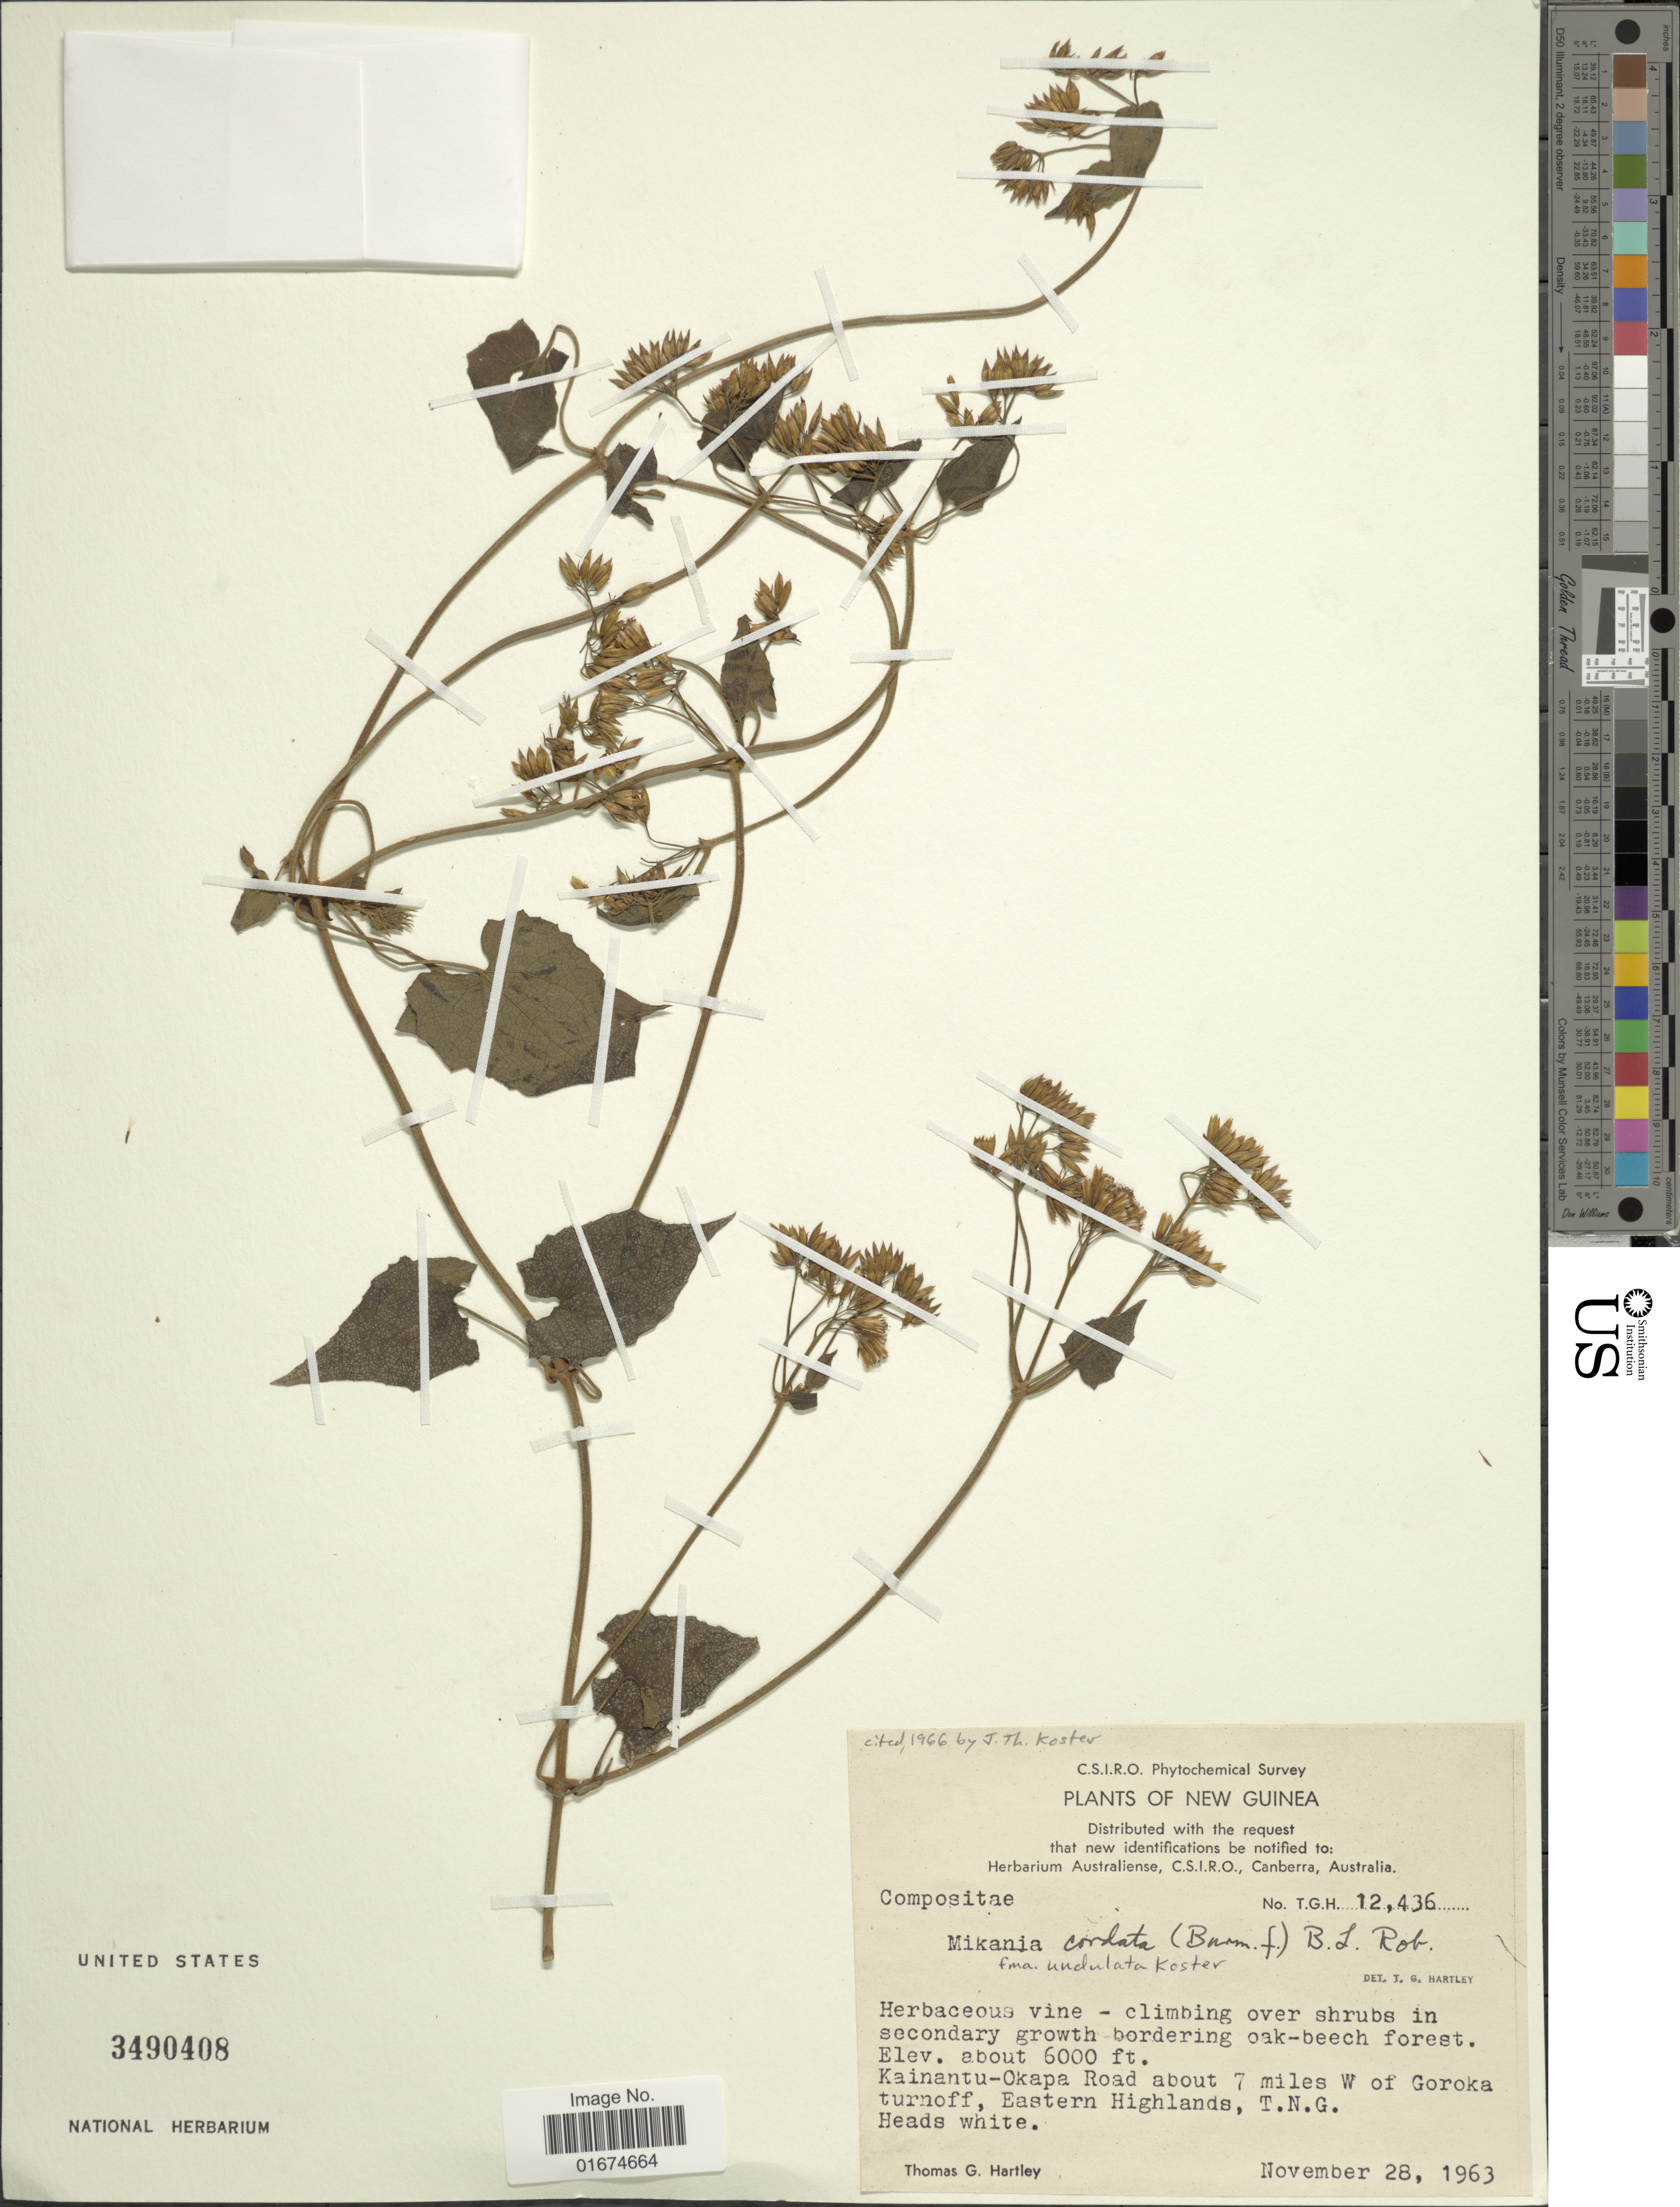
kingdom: Plantae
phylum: Tracheophyta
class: Magnoliopsida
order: Asterales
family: Asteraceae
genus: Mikania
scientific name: Mikania cordata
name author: (Burm. f.) B.L. Rob.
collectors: T. G. Hartley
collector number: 12436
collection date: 1963-11-28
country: Papua New Guinea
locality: New Guinea. Kainantu - Okapa Road about 7 miles W of Goroka turnoff, Eastern Highlands, T.N.G.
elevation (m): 1829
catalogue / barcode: US 3490408